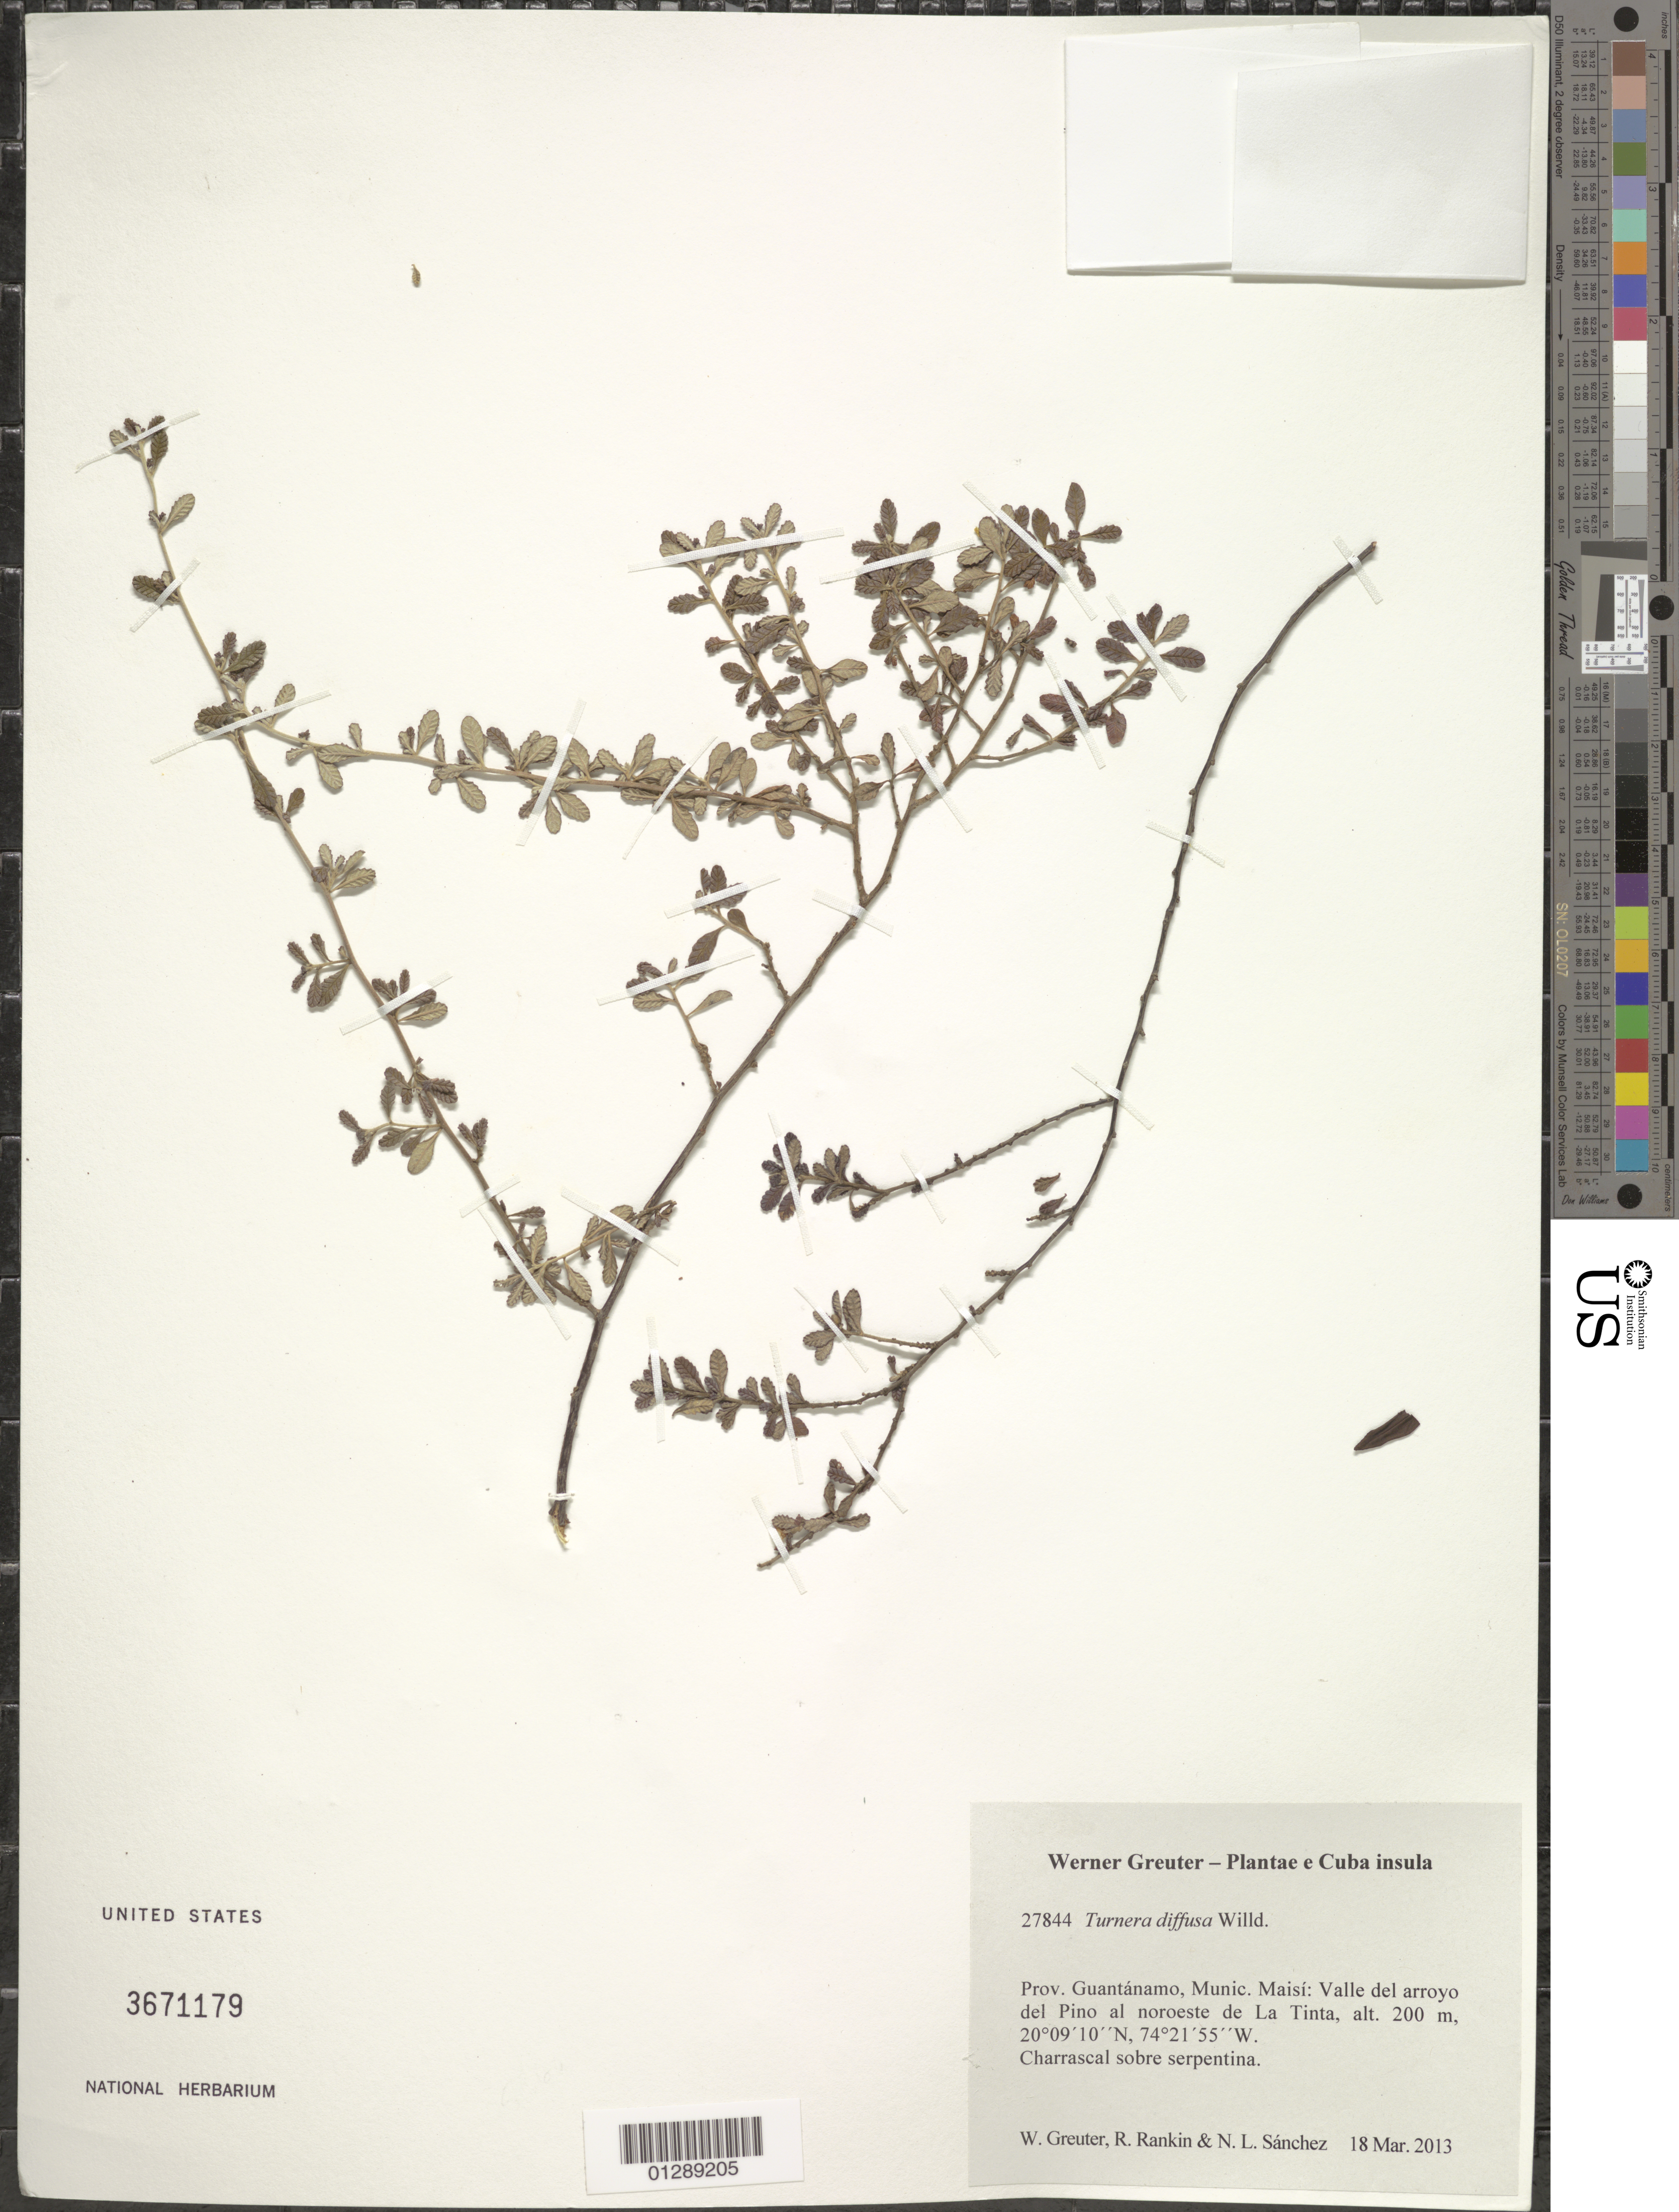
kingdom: Plantae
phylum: Tracheophyta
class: Magnoliopsida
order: Malpighiales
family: Turneraceae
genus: Turnera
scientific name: Turnera diffusa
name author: Willd. ex Schult.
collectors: W. R. Greuter, R. Rankin Rodriguez & N. Sanchez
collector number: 27844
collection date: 2013-03-18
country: Cuba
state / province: Guantanamo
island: Cuba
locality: Munic. Maisí: Valle del arroyo del Pino al noroeste de La Tinta.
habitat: Charascal sobre serpentina.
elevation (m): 200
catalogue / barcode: US 3671179